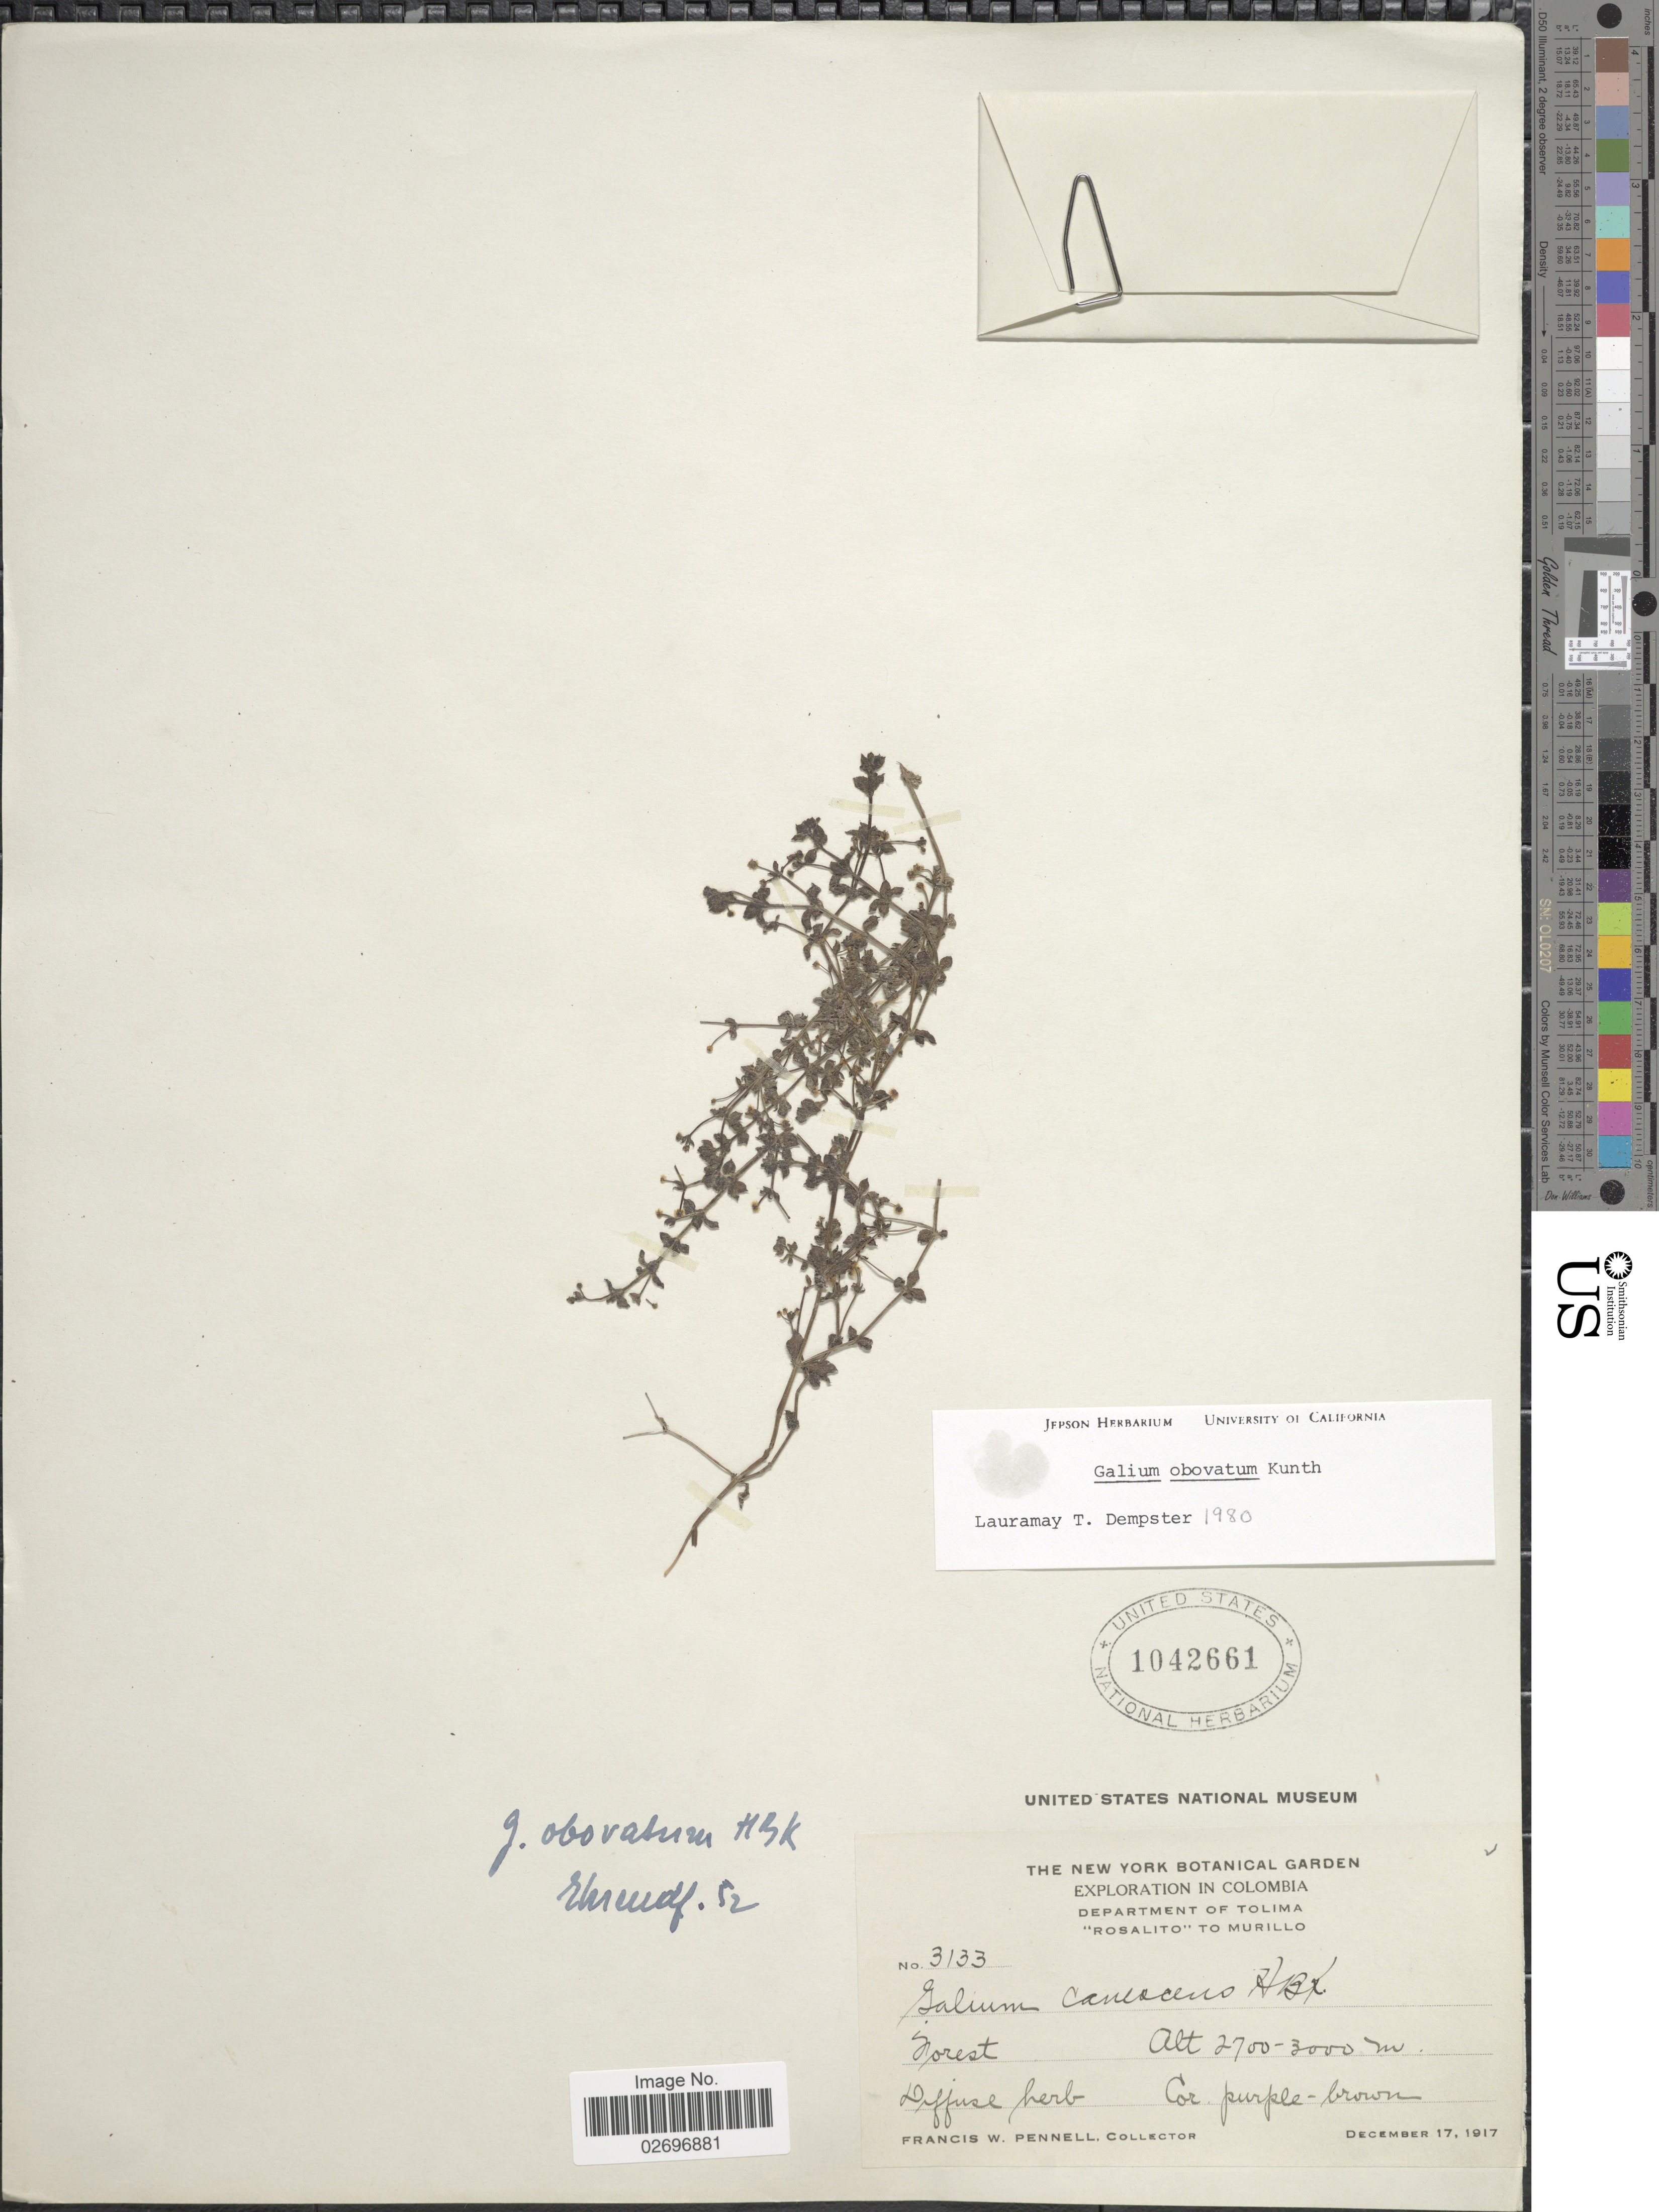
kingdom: Plantae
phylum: Tracheophyta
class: Magnoliopsida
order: Gentianales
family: Rubiaceae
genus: Galium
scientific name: Galium obovatum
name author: Kunth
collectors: F. W. Pennell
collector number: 3133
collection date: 1917-12-17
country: Colombia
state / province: Tolima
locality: Rosalito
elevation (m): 2700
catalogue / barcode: US 1042661